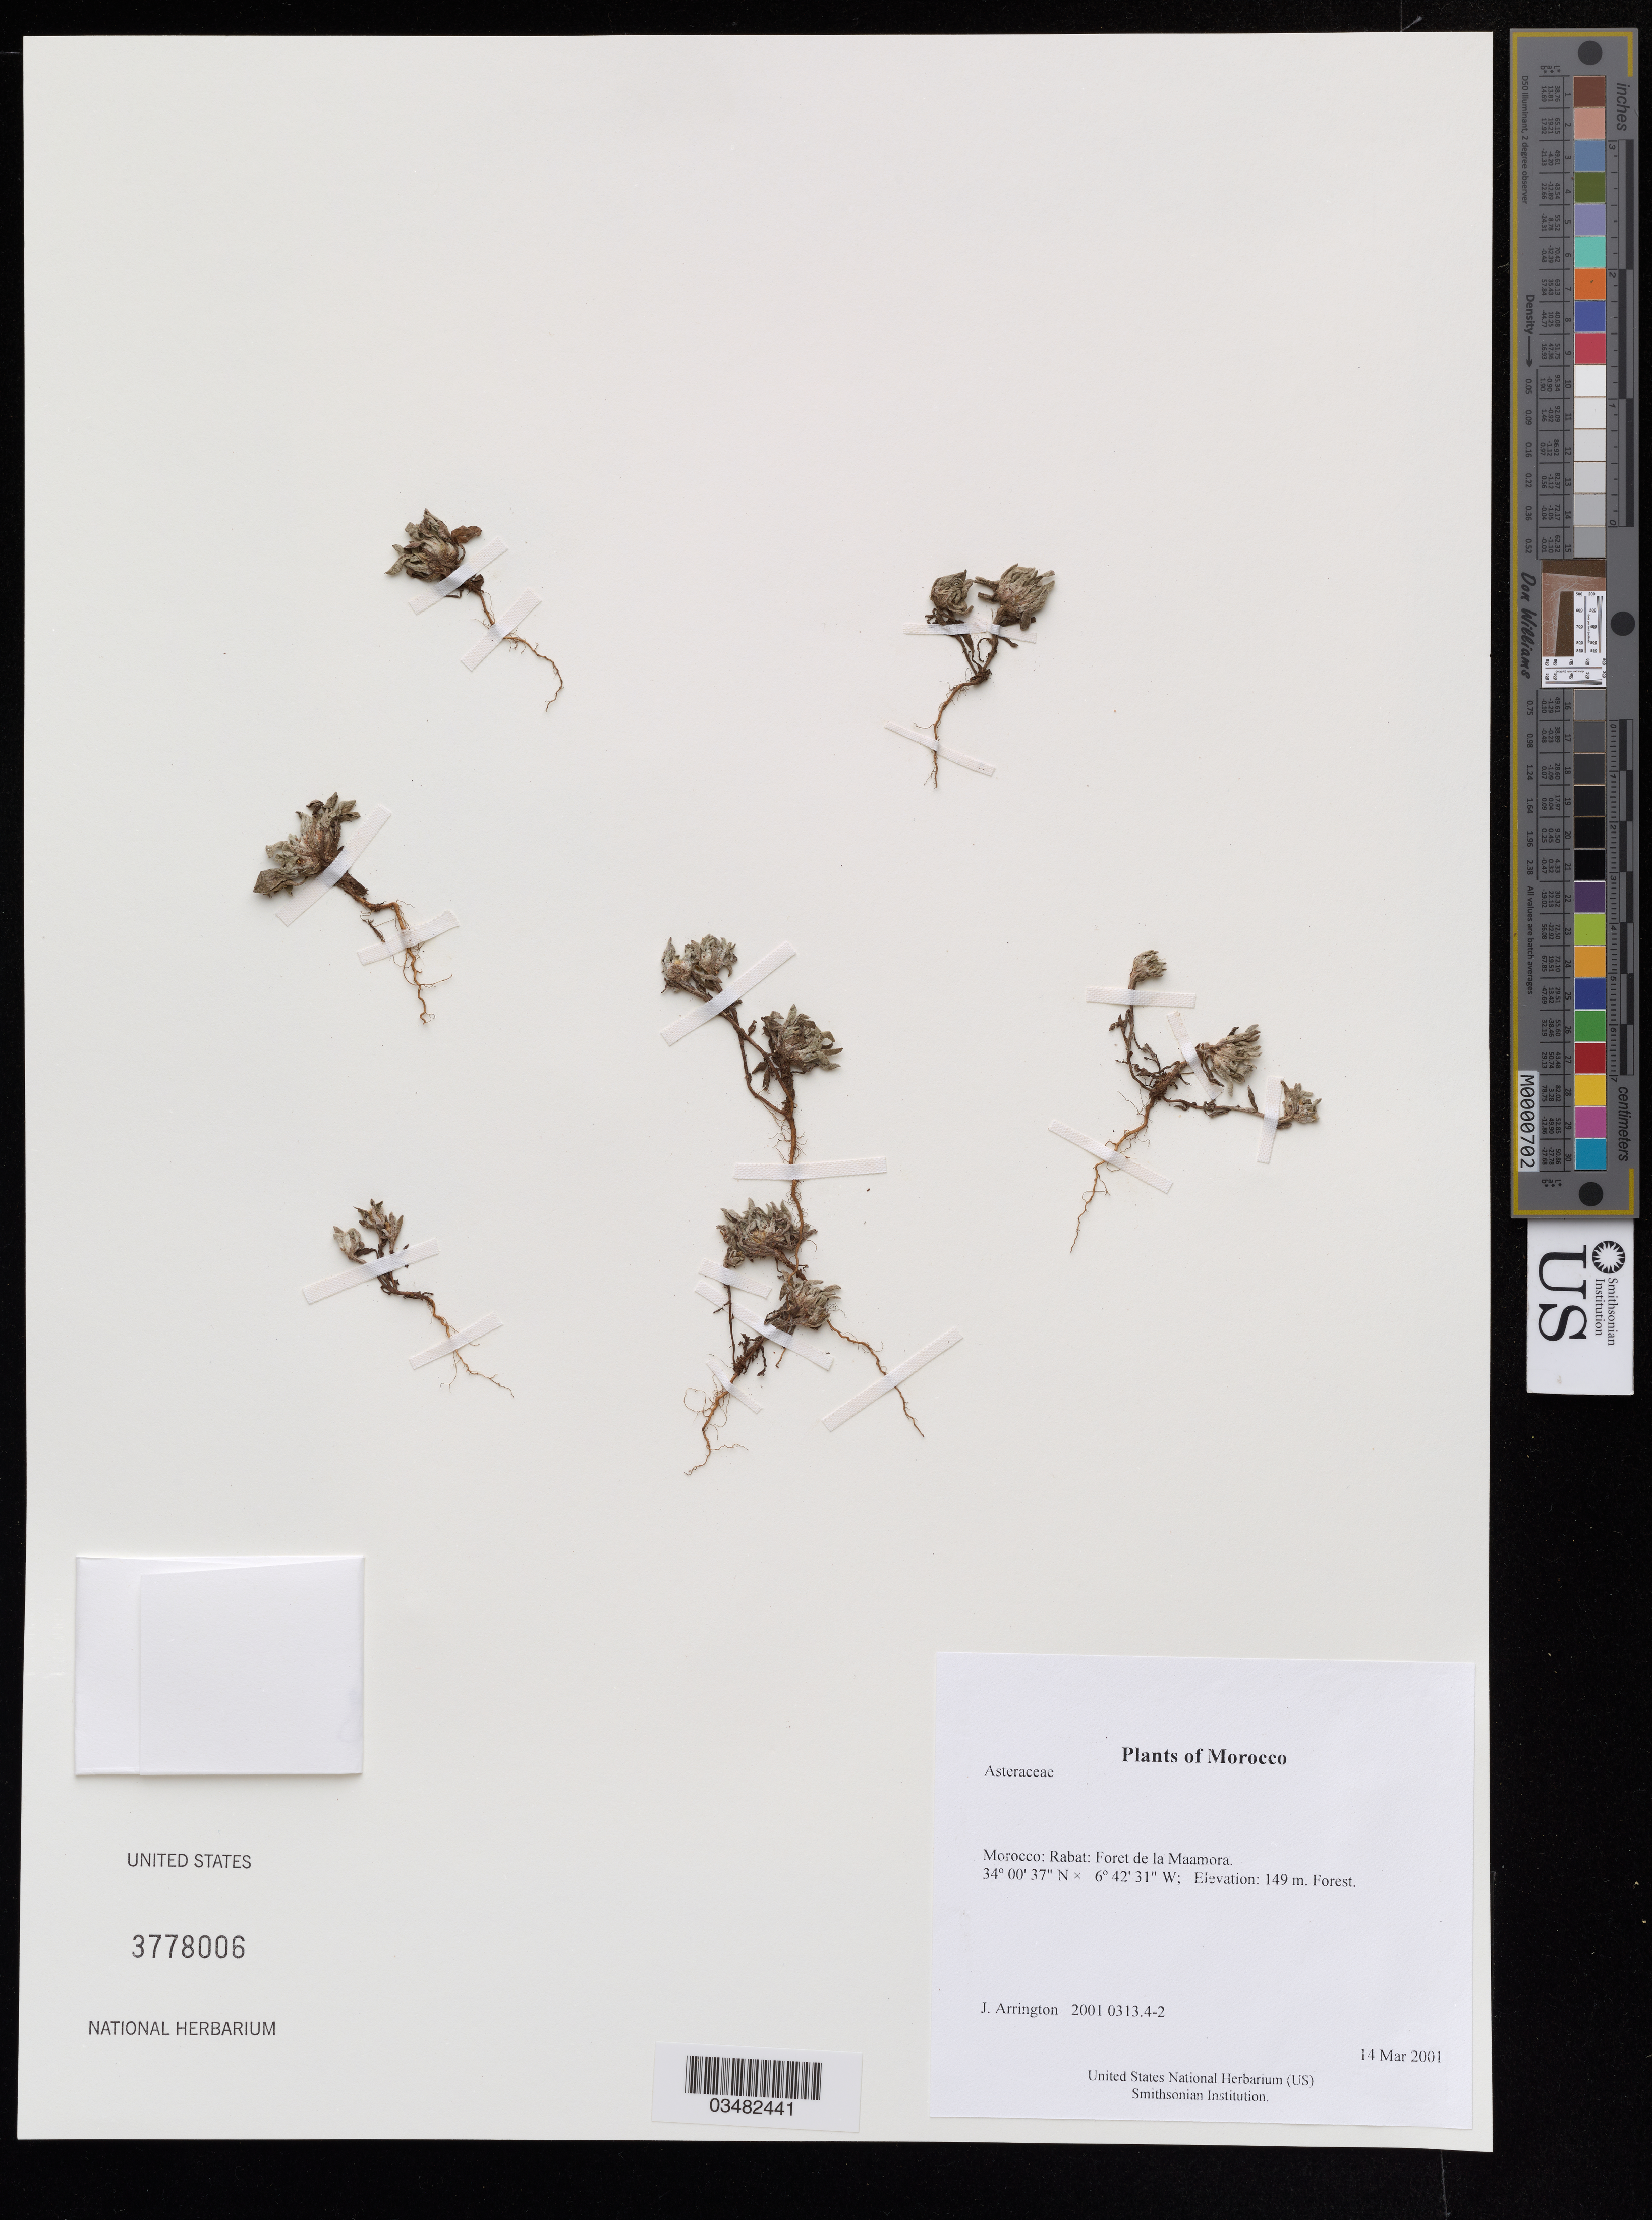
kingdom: Plantae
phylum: Tracheophyta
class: Magnoliopsida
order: Asterales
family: Asteraceae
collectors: J. Arrington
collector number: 2001 0313.4-2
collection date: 2001-03-14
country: Morocco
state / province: Rabat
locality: Foret de la Maamora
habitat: Forest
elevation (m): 149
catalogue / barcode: US 3778006